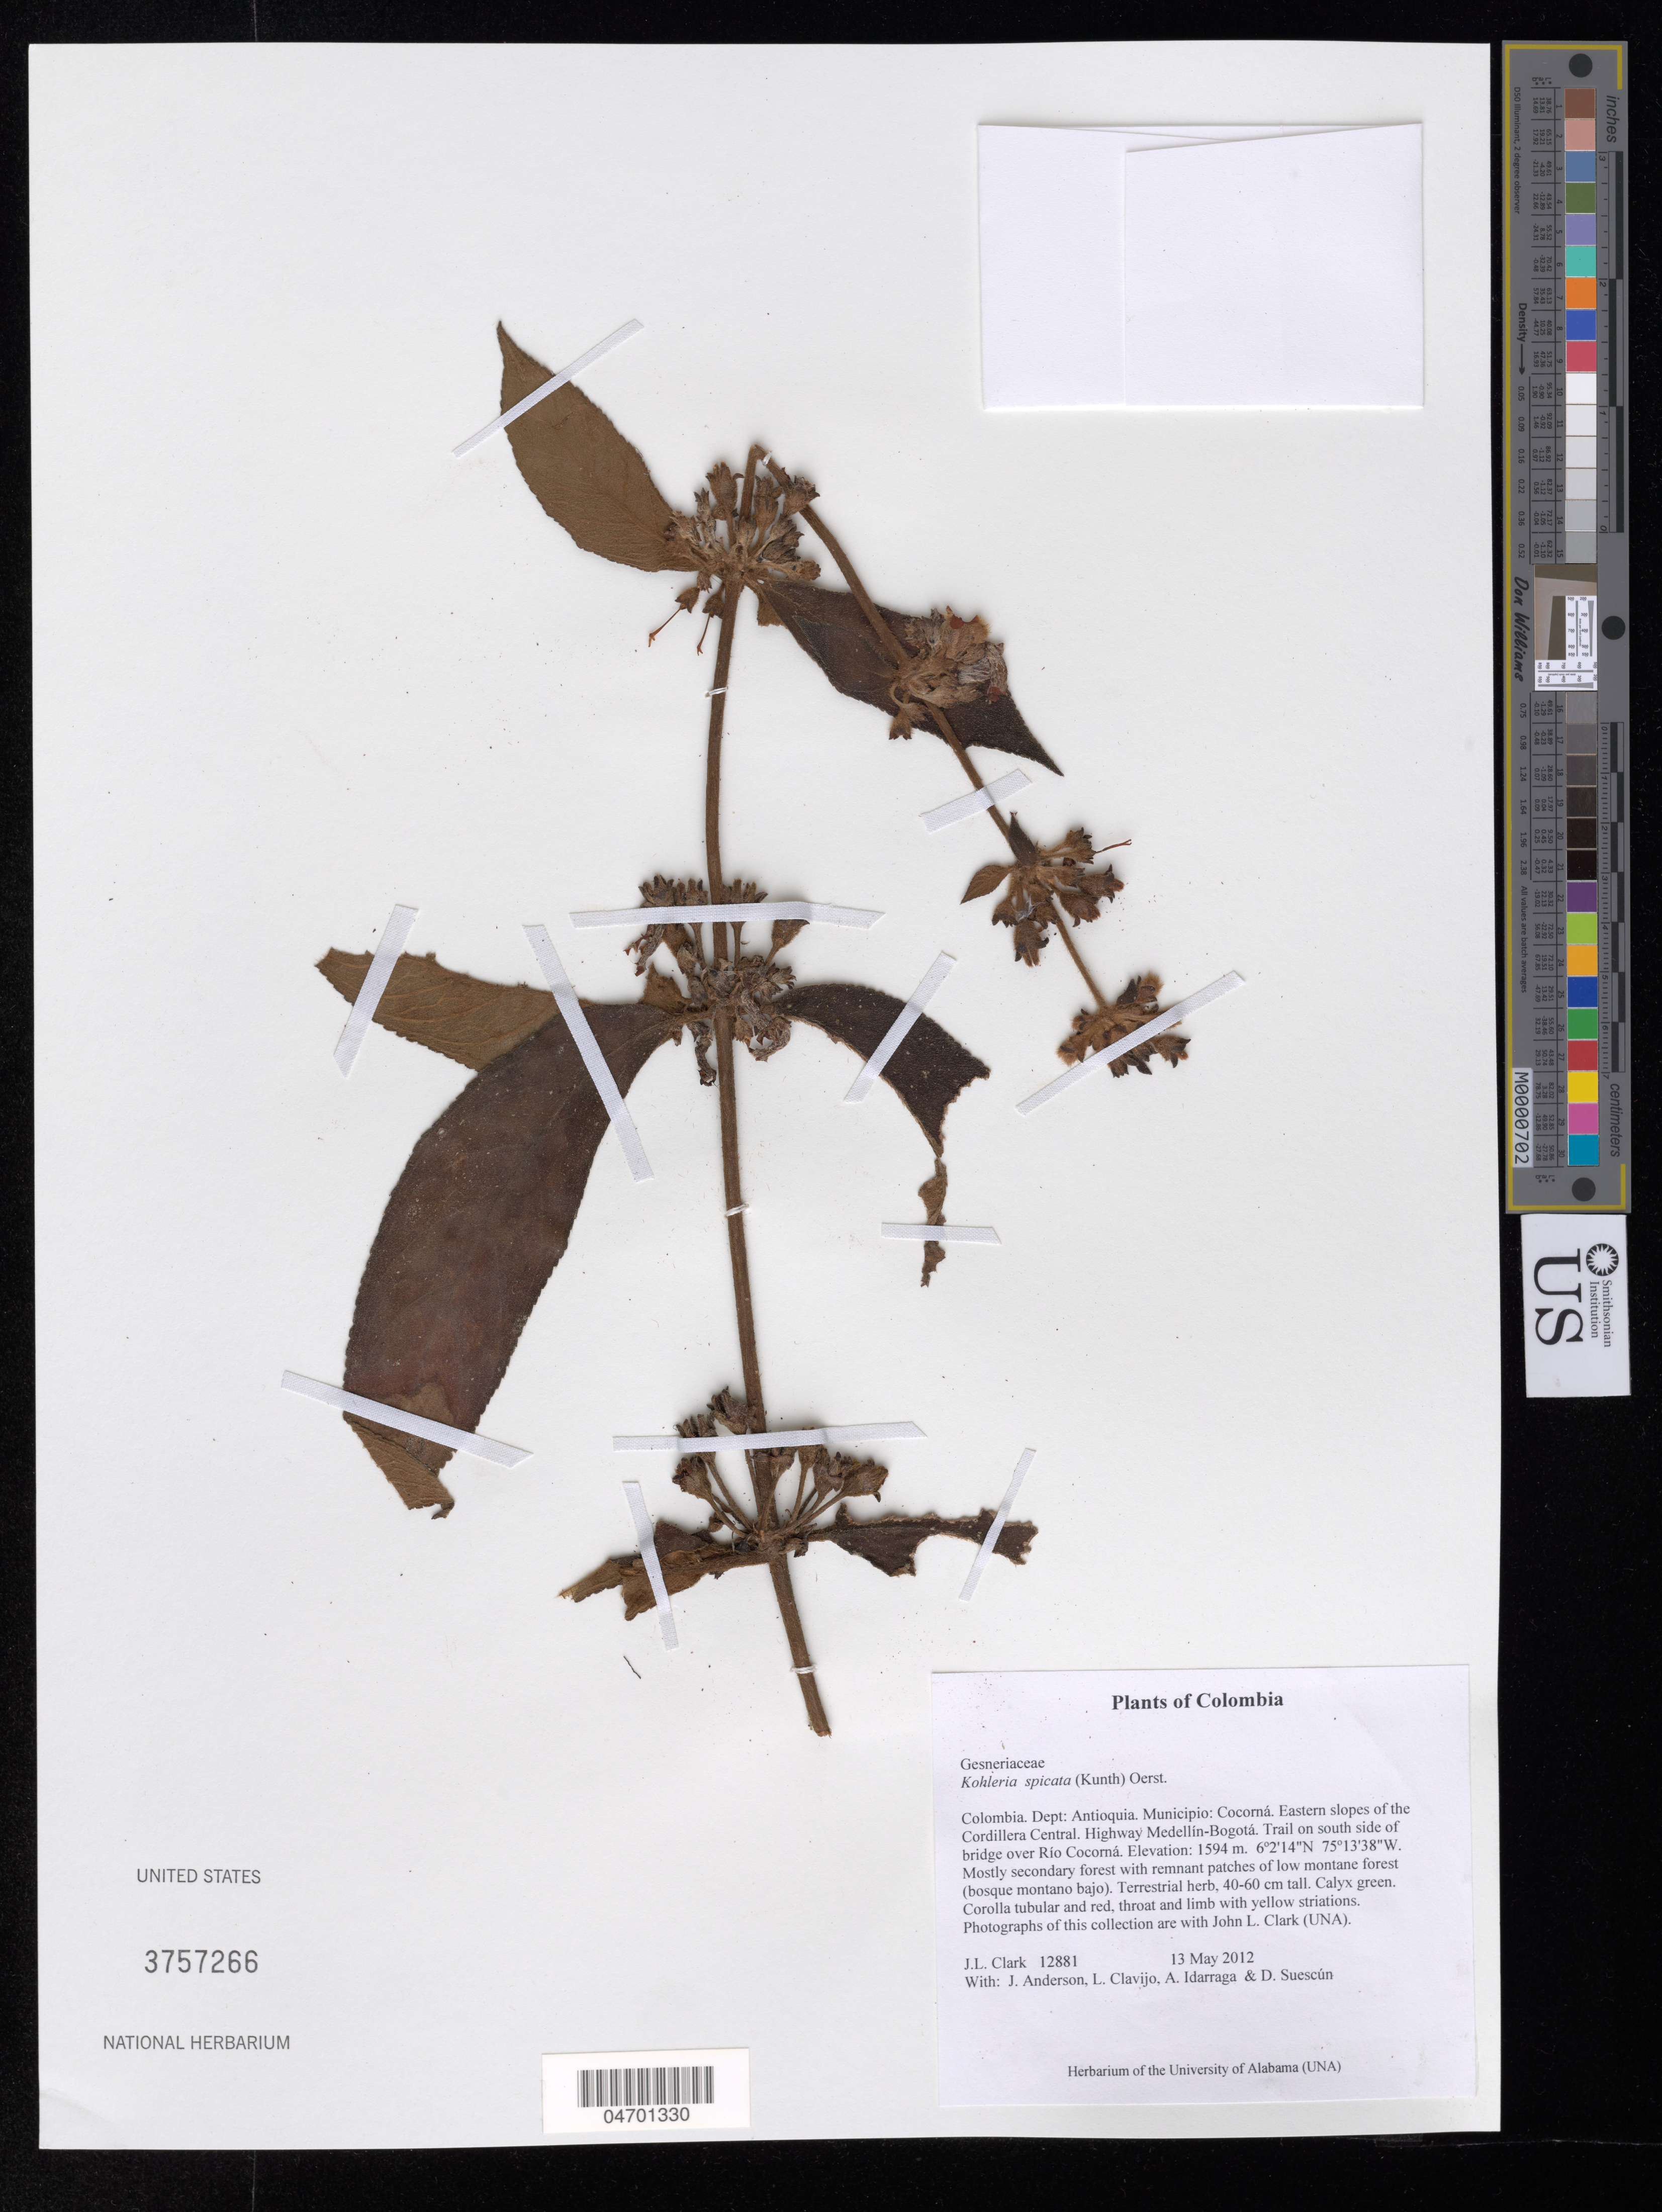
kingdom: Plantae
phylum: Tracheophyta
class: Magnoliopsida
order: Lamiales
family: Gesneriaceae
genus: Kohleria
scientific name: Kohleria spicata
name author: (Kunth) Oerst.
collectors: J. L. Clark, J. Anderson, L. Clavijo & A. Idarraga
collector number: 12881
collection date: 2012-05-13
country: Colombia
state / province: Antioquia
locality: Dept: Antioquia. Municipio: Cocorná. Eastern slopes of the Cordillera Central. Highway Medellín-Bogotá. Trail on south side of bridge over Río Cocorná.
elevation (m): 1594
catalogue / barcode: US 3757266